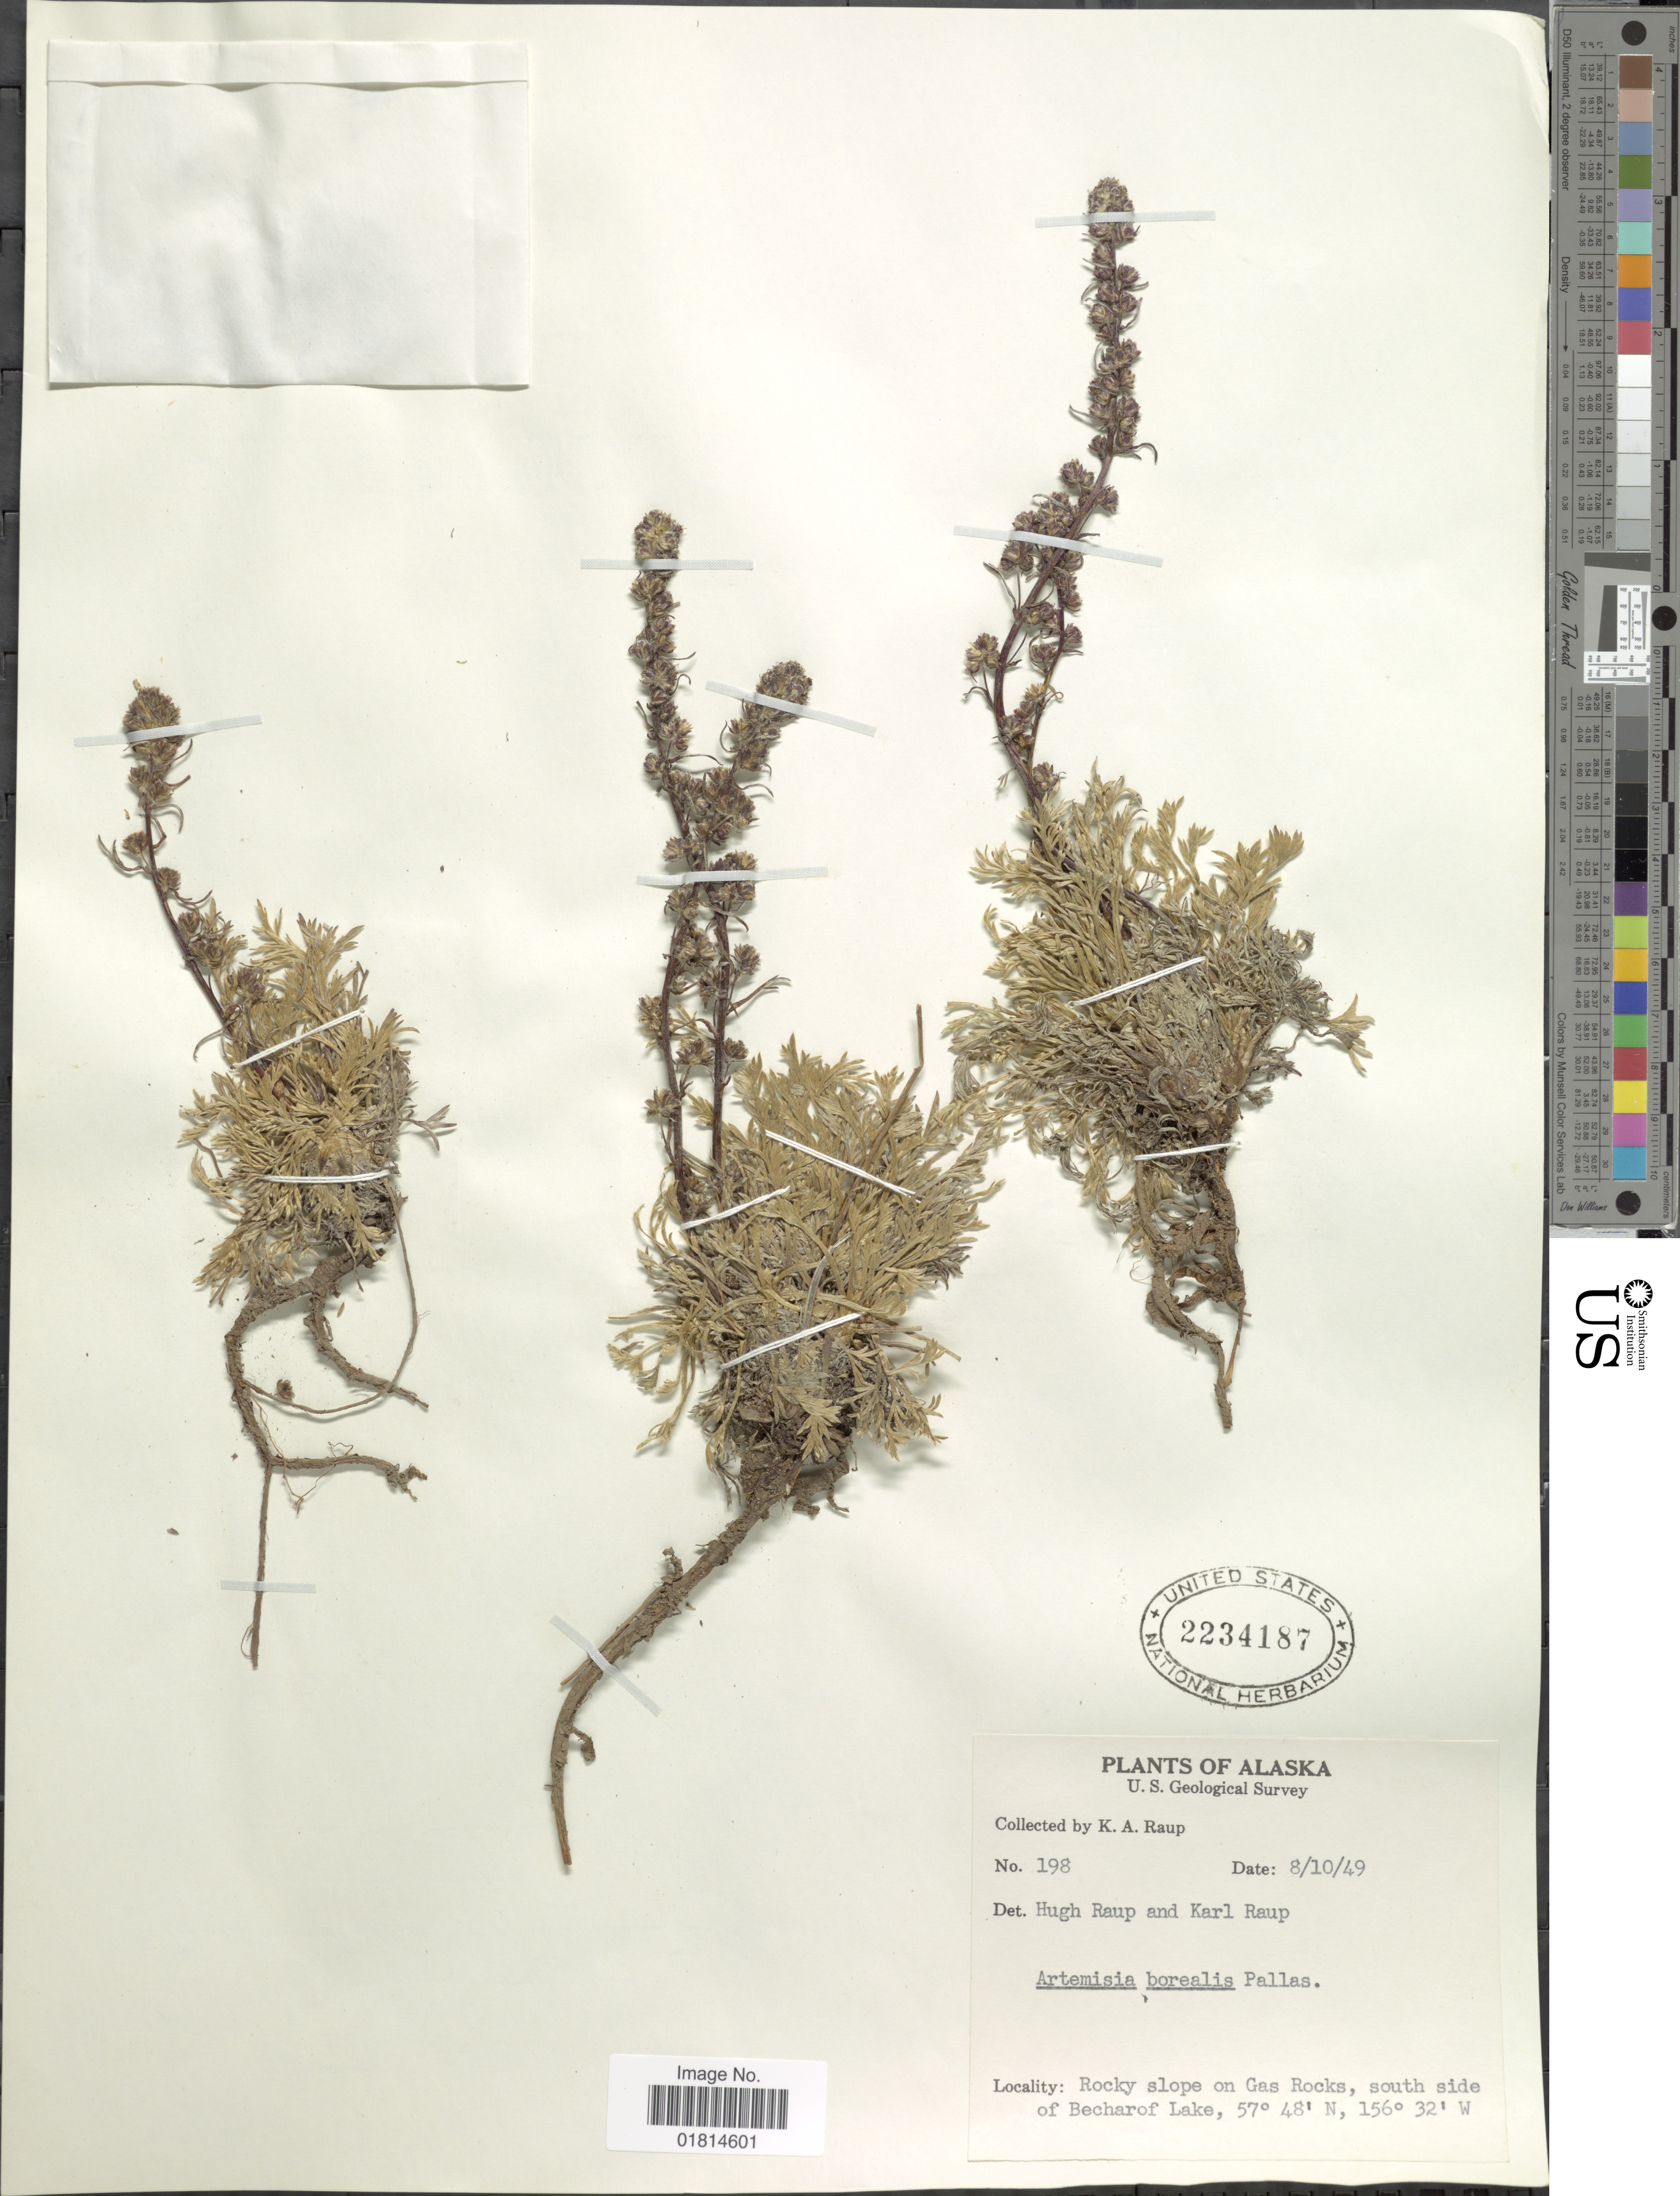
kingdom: Plantae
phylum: Tracheophyta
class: Magnoliopsida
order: Asterales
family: Asteraceae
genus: Artemisia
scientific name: Artemisia borealis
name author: Pall.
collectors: K. Raup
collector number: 198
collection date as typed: Transcribed d/m/y: 10/8/49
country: United States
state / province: Alaska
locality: Rocky slope on Gas Rocks, south side of Becharof Lake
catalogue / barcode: US 2234187